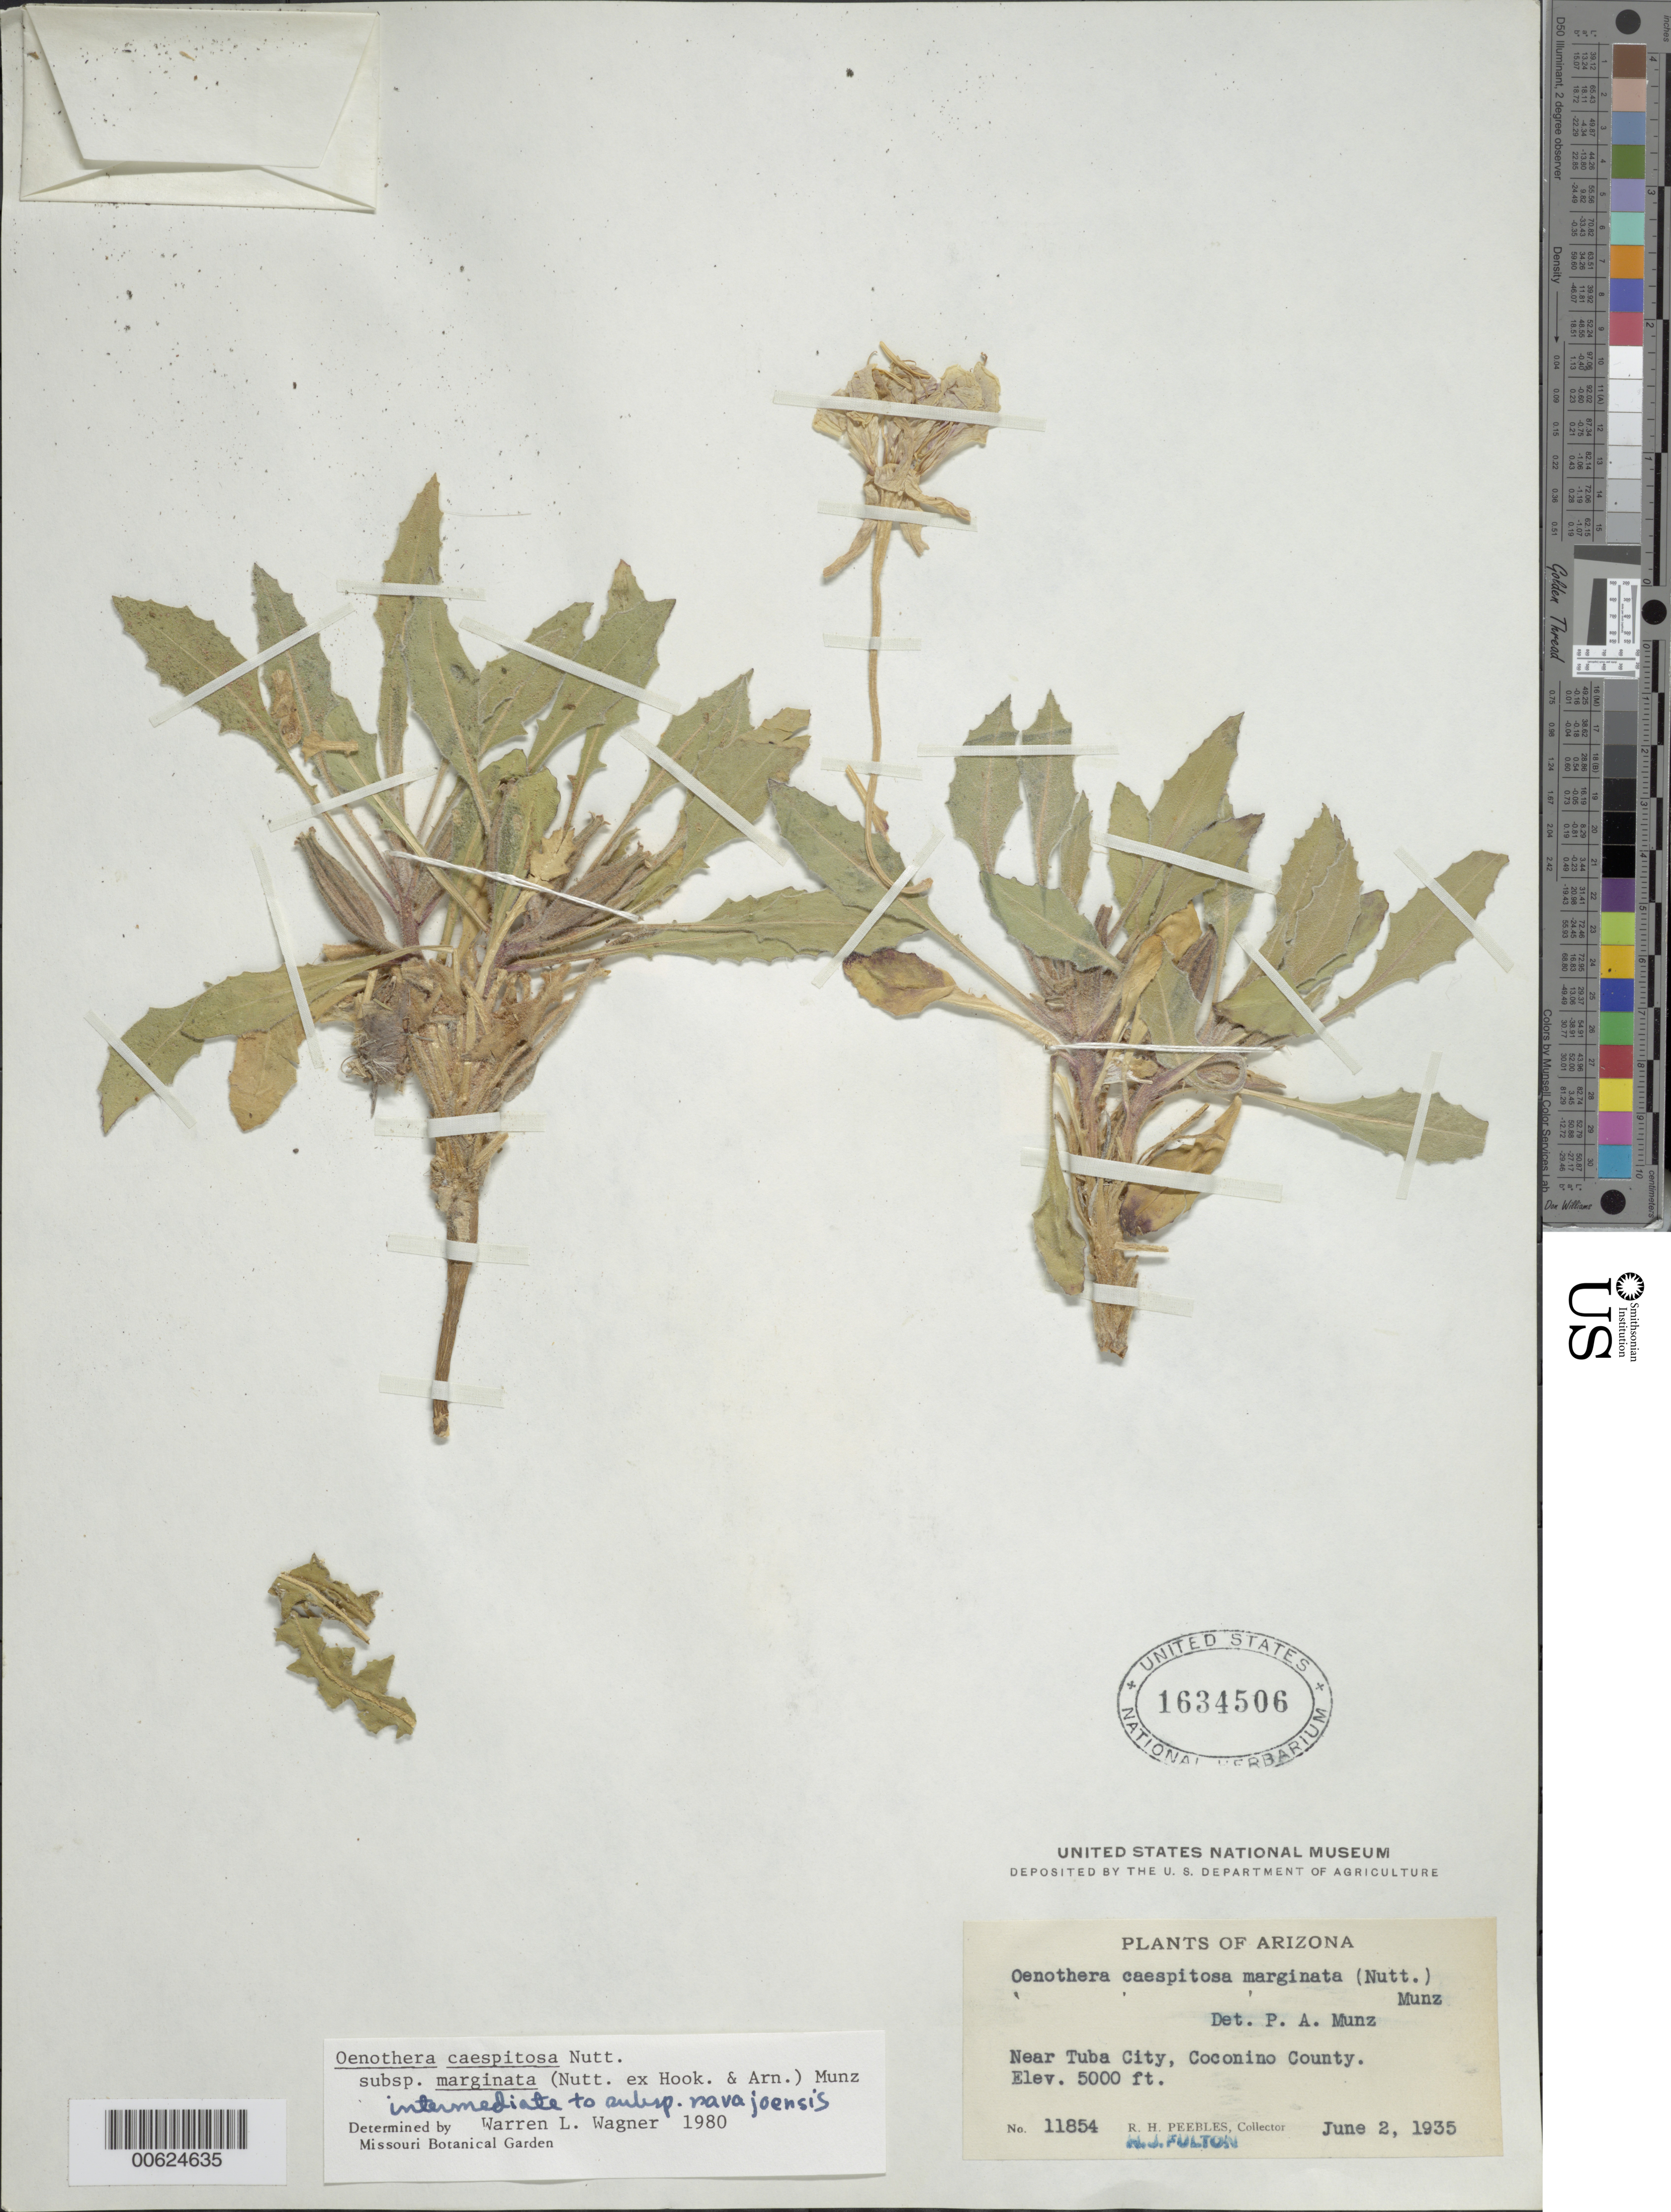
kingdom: Plantae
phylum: Tracheophyta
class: Magnoliopsida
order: Myrtales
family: Onagraceae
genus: Oenothera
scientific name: Oenothera cespitosa subsp. marginata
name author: (Nutt. ex Hook. & Arn.) Munz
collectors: R. H. Peebles & H. Fulton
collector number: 11854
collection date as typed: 02 Jun 1935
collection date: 1935-06-02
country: United States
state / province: Arizona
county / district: Coconino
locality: Near Tuba City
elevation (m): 1524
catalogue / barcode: US 1634506